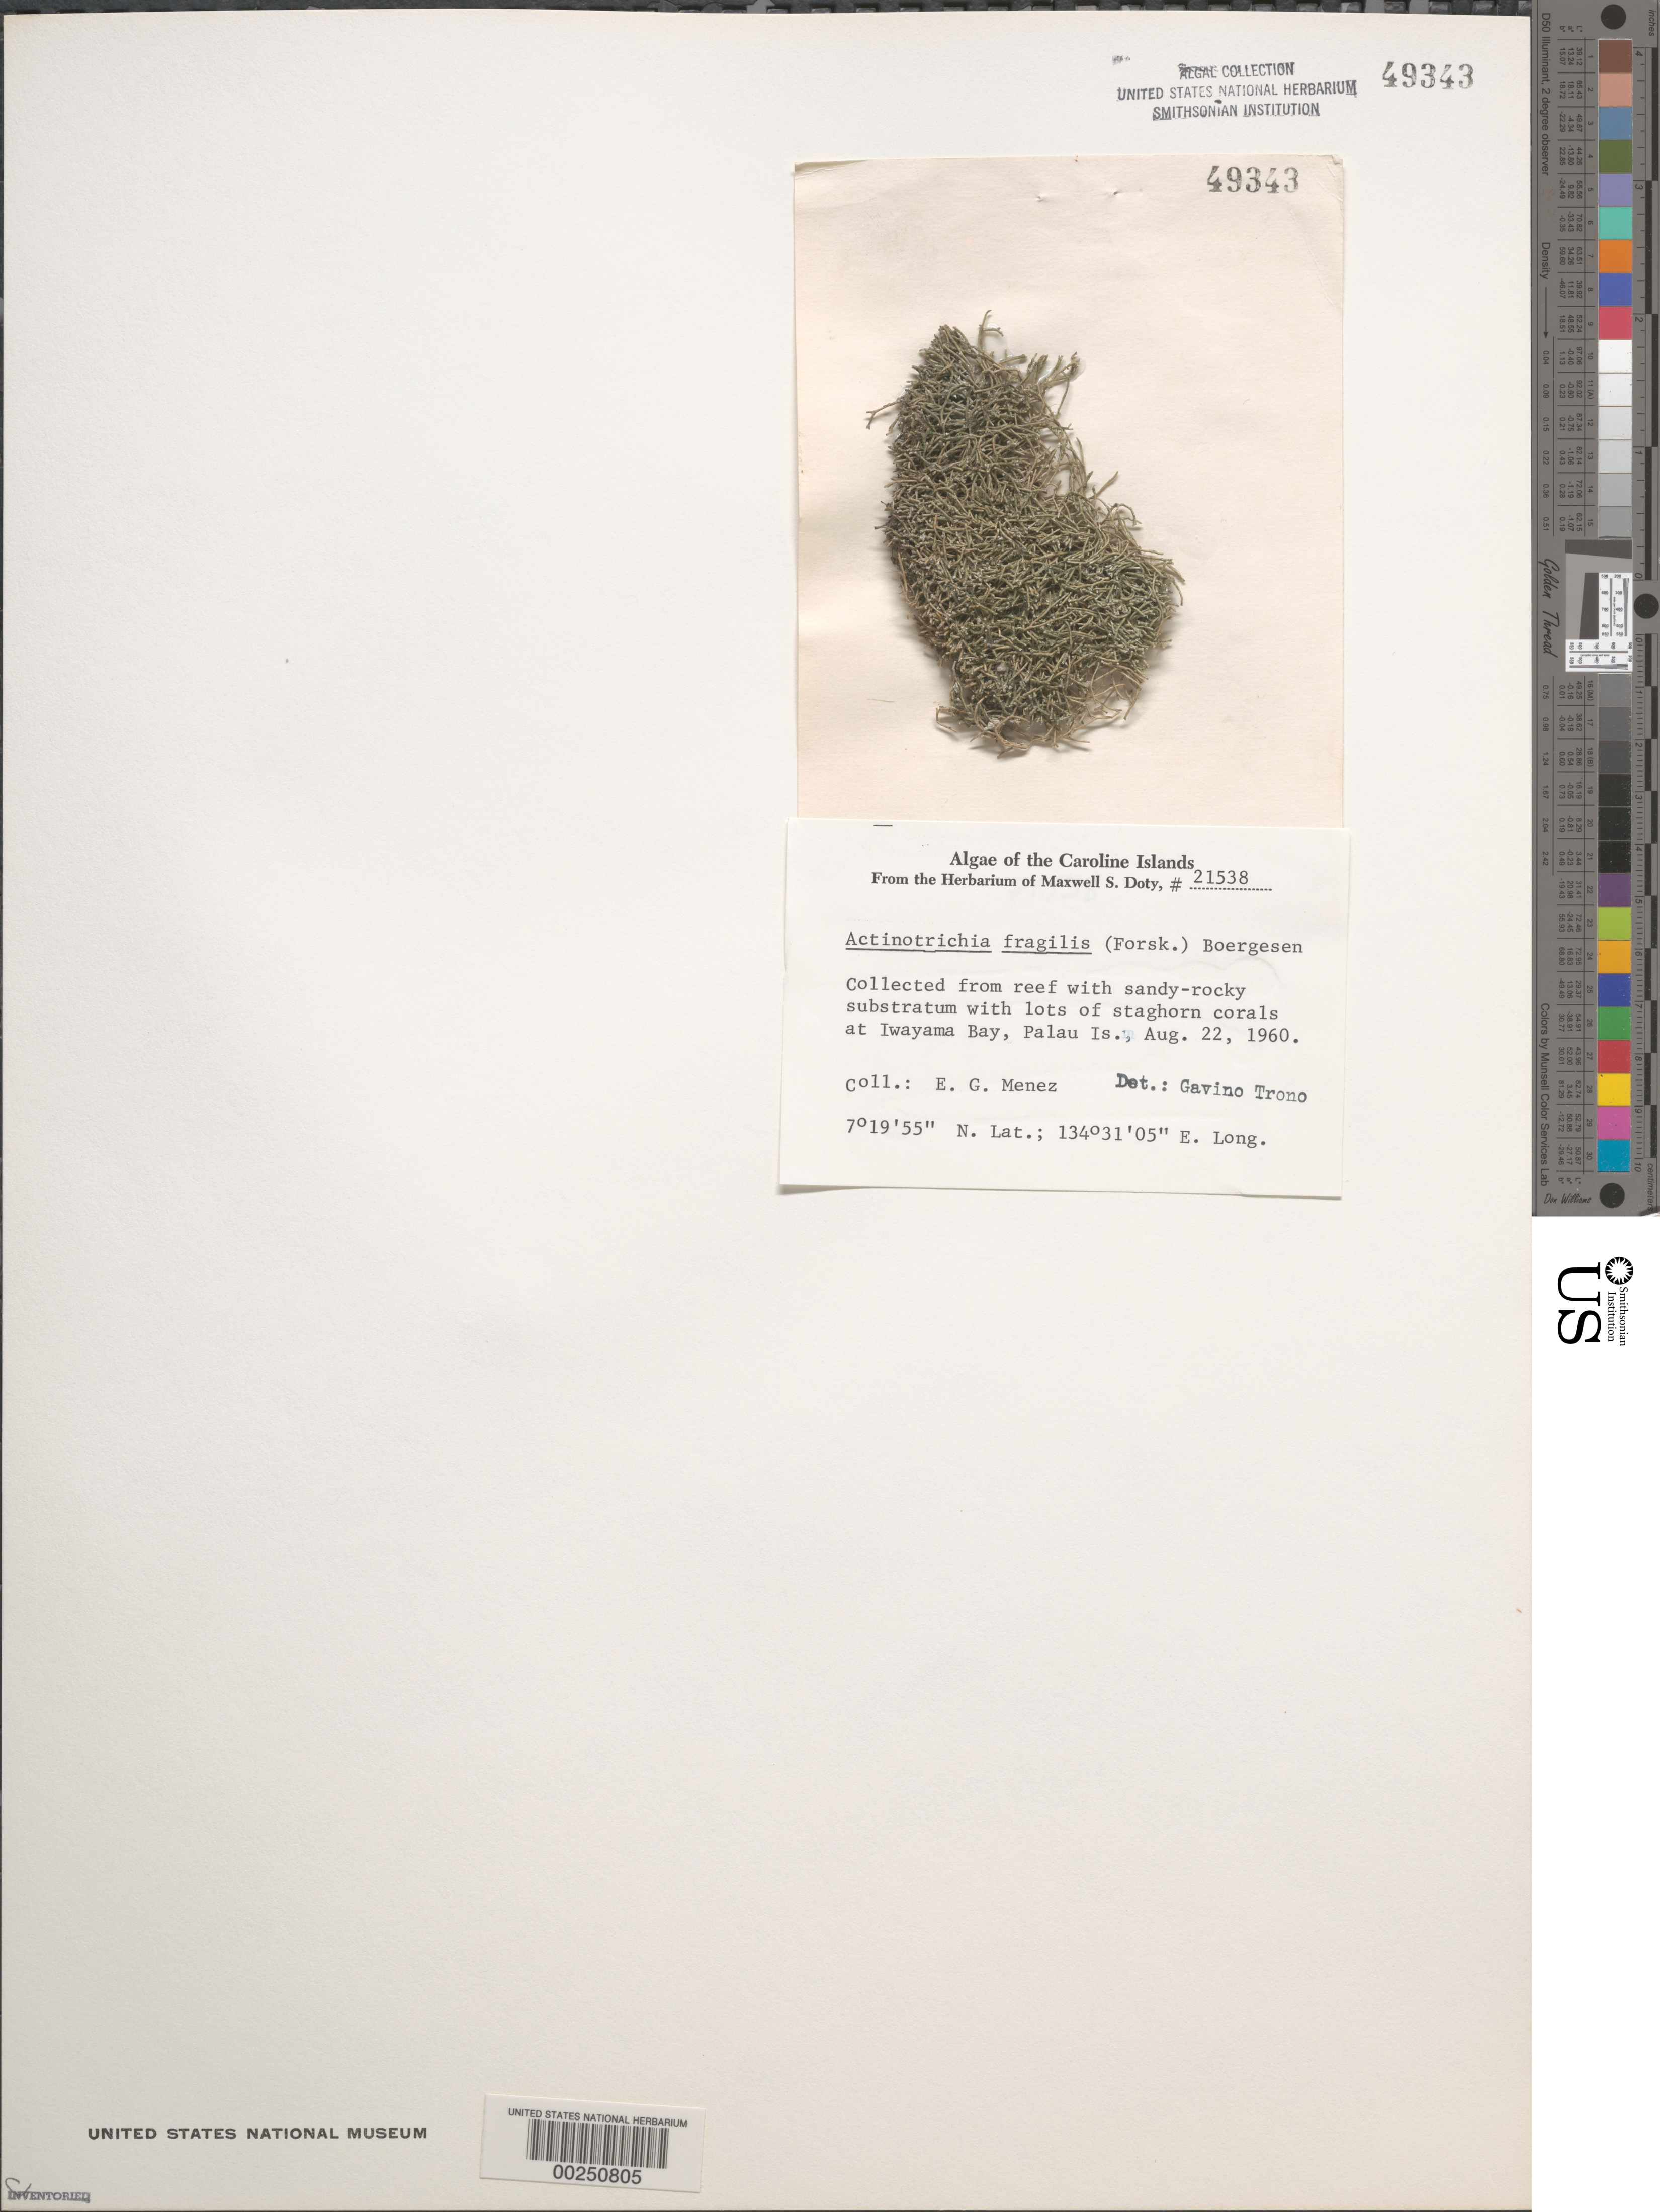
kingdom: Plantae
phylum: Rhodophyta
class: Florideophyceae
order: Nemaliales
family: Galaxauraceae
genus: Actinotrichia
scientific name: Actinotrichia fragilis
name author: (Forssk.) Børgesen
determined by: Trono, Gavino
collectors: Meñez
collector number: MSD 21538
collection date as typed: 22 Aug 1960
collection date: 1960-08-22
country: Palau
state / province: Koror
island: Oreor (Koror)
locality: Iwayama Bay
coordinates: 7 19' 55" N, 134 31' 05" E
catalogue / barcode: US 49343